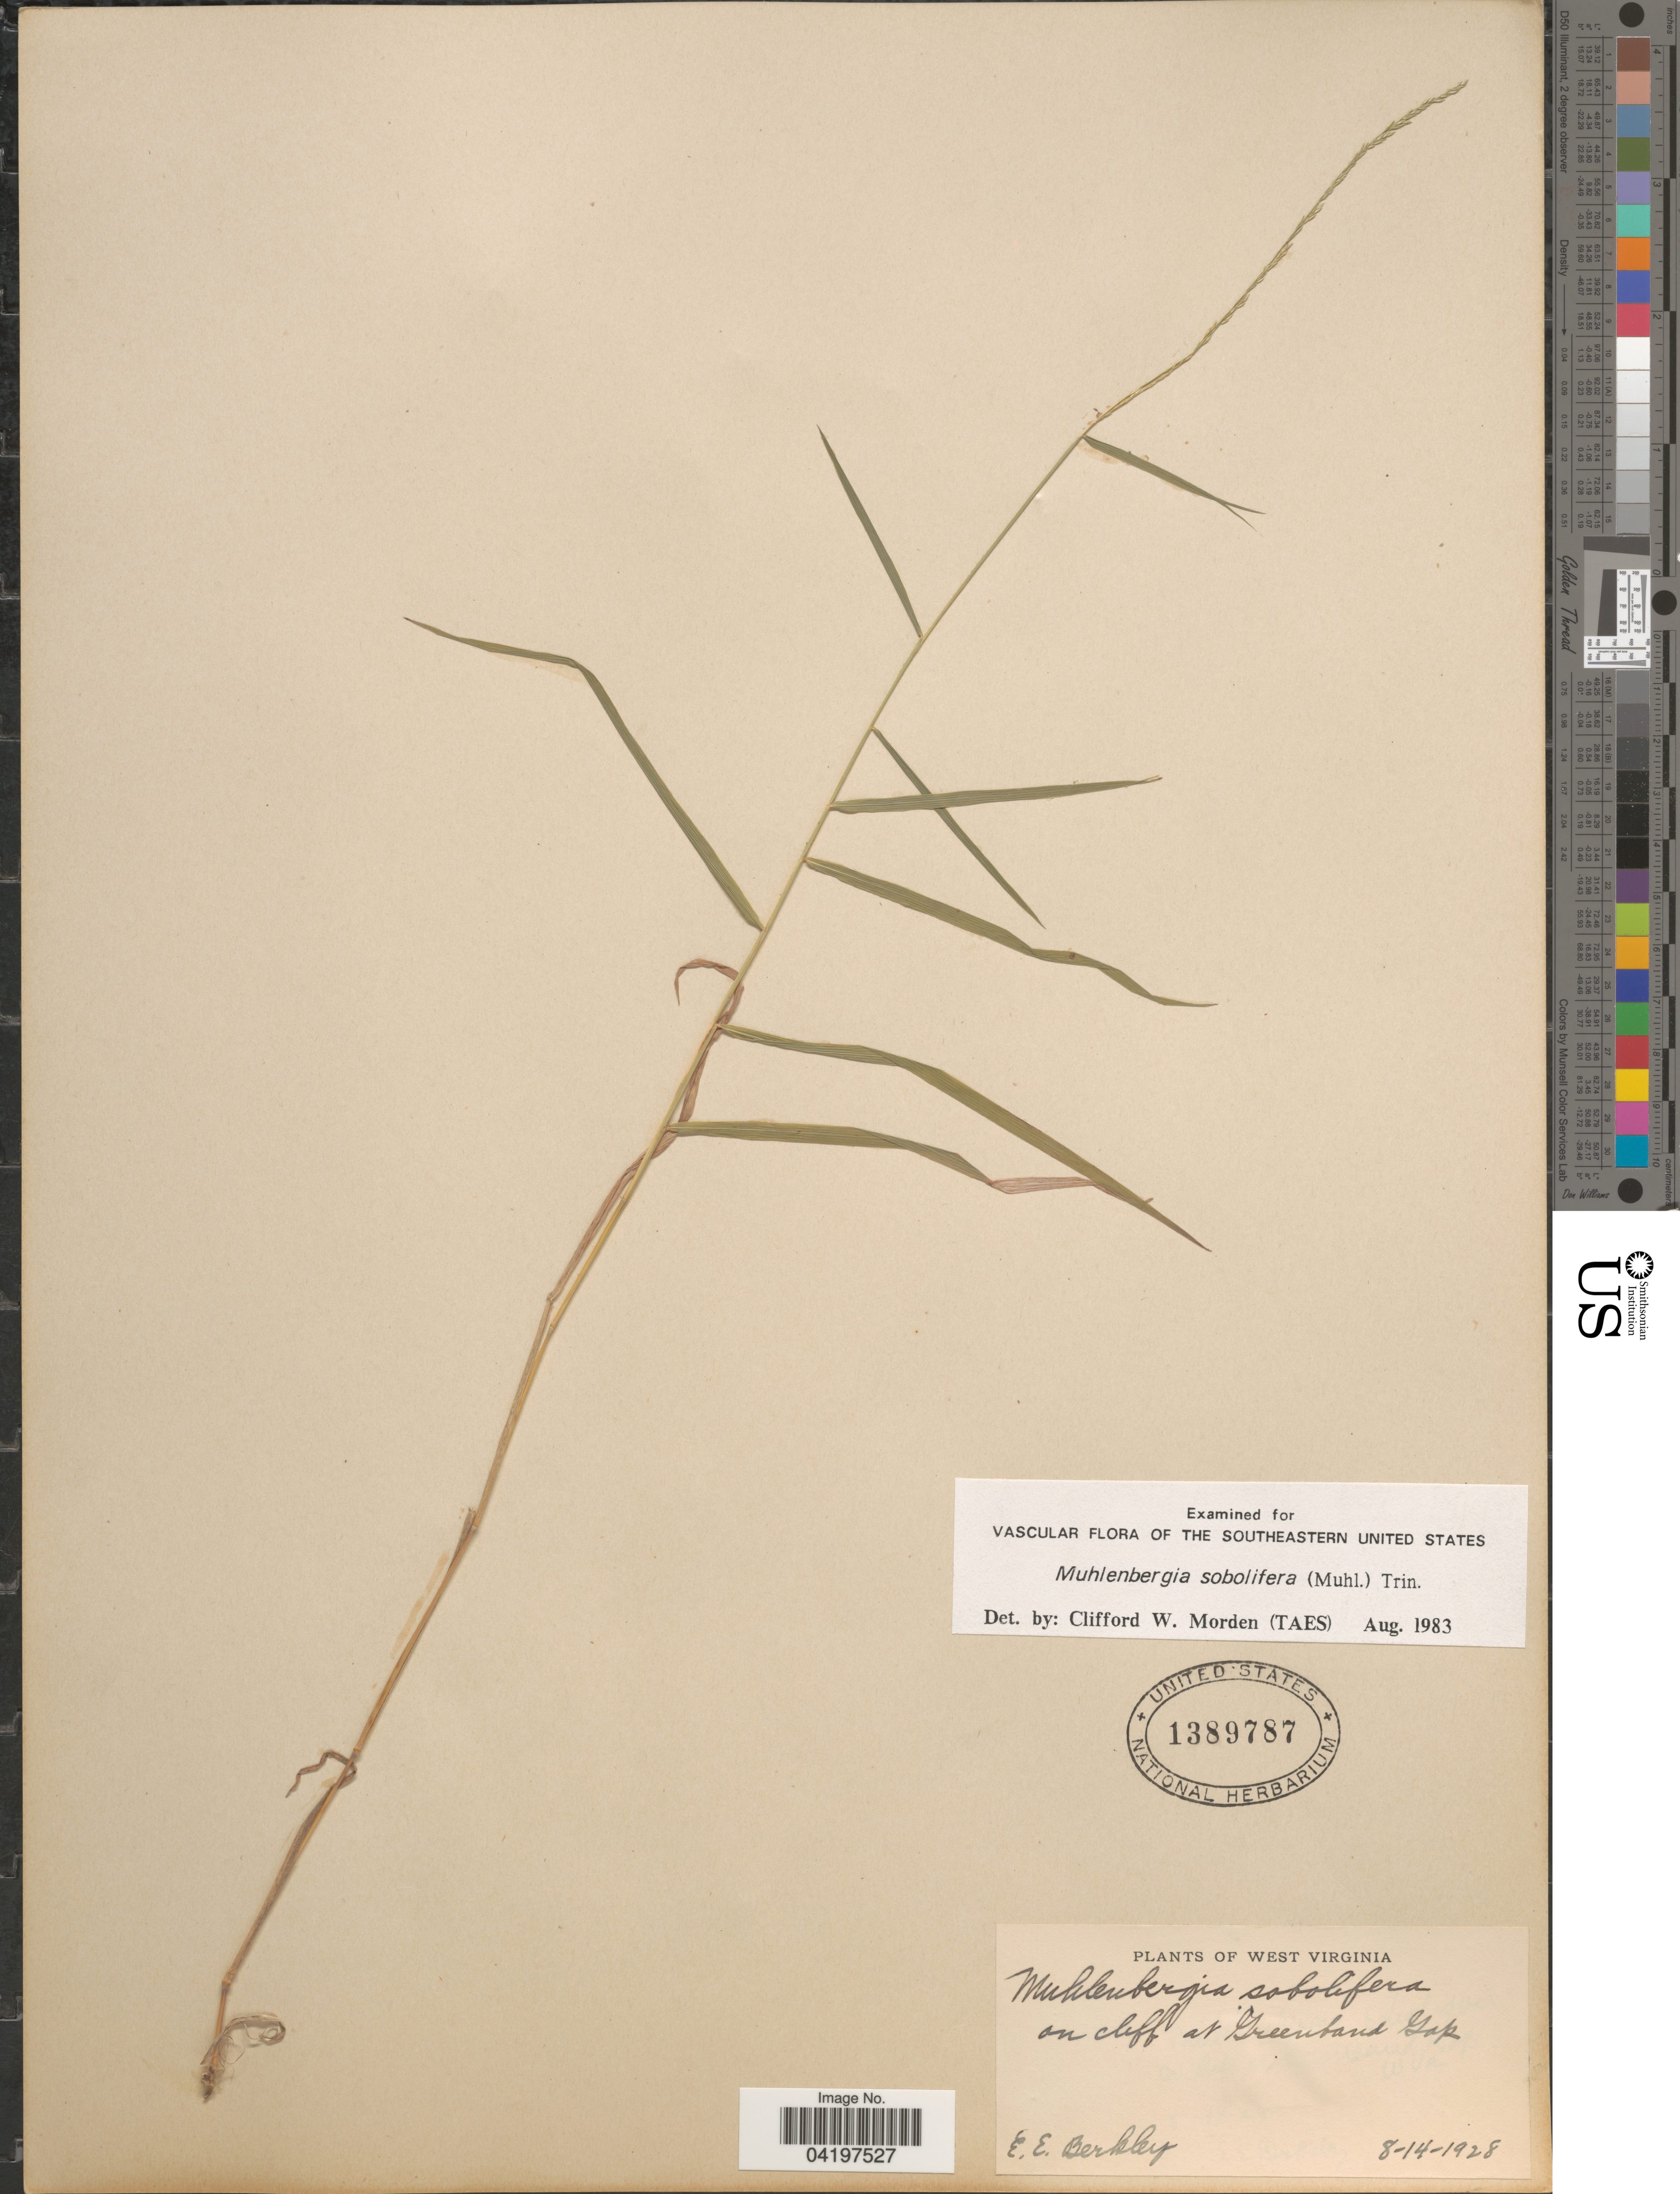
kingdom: Plantae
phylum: Tracheophyta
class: Liliopsida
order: Poales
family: Poaceae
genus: Muhlenbergia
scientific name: Muhlenbergia sobolifera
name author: (Muhl. ex Willd.) Trin.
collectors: E. Berkley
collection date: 1928-08-14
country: United States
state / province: West Virginia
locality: On cliff at Greenband Gap.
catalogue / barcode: US 1389787